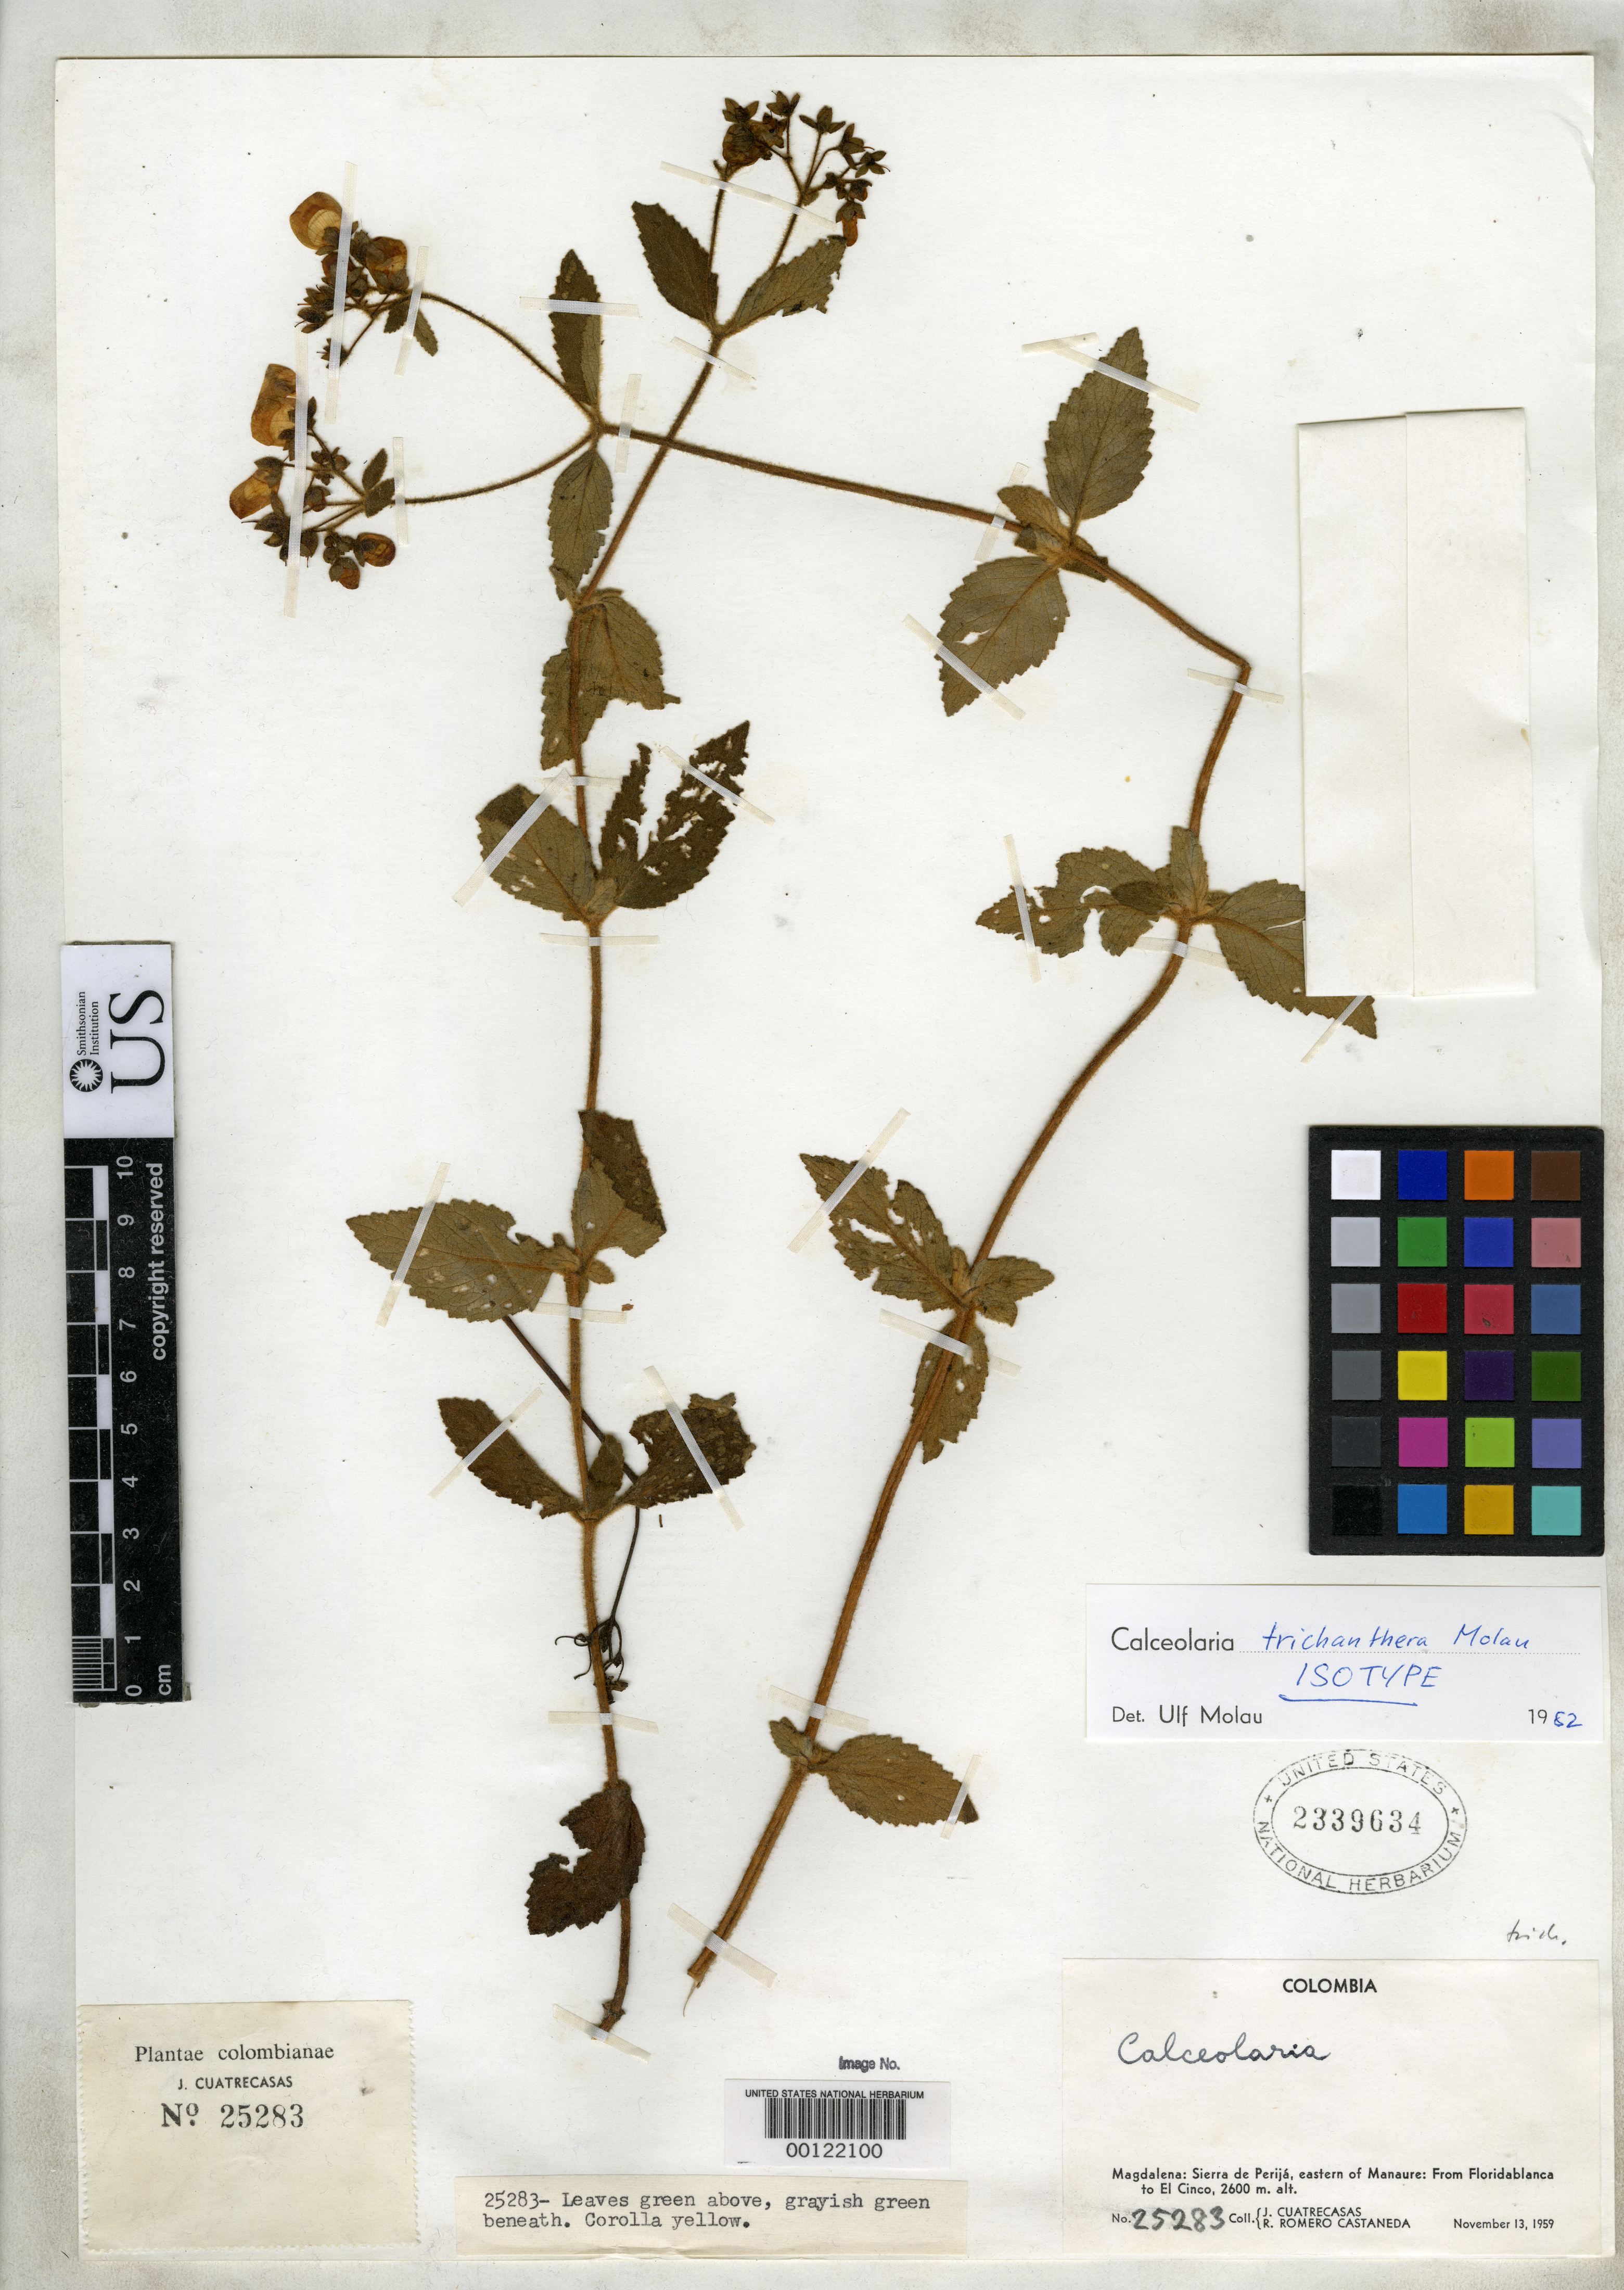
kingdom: Plantae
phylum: Tracheophyta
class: Magnoliopsida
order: Lamiales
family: Calceolariaceae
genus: Calceolaria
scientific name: Calceolaria trichanthera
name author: Molau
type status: Isotype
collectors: J. Cuatrecasas & R. Romero Castañeda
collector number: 25283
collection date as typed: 13 Nov 1959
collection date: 1959-11-13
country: Colombia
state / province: Magdalena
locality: Sierra de Perija, E of Manaure, from Floridablanca to El Cinco.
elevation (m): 2600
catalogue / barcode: US 2339634